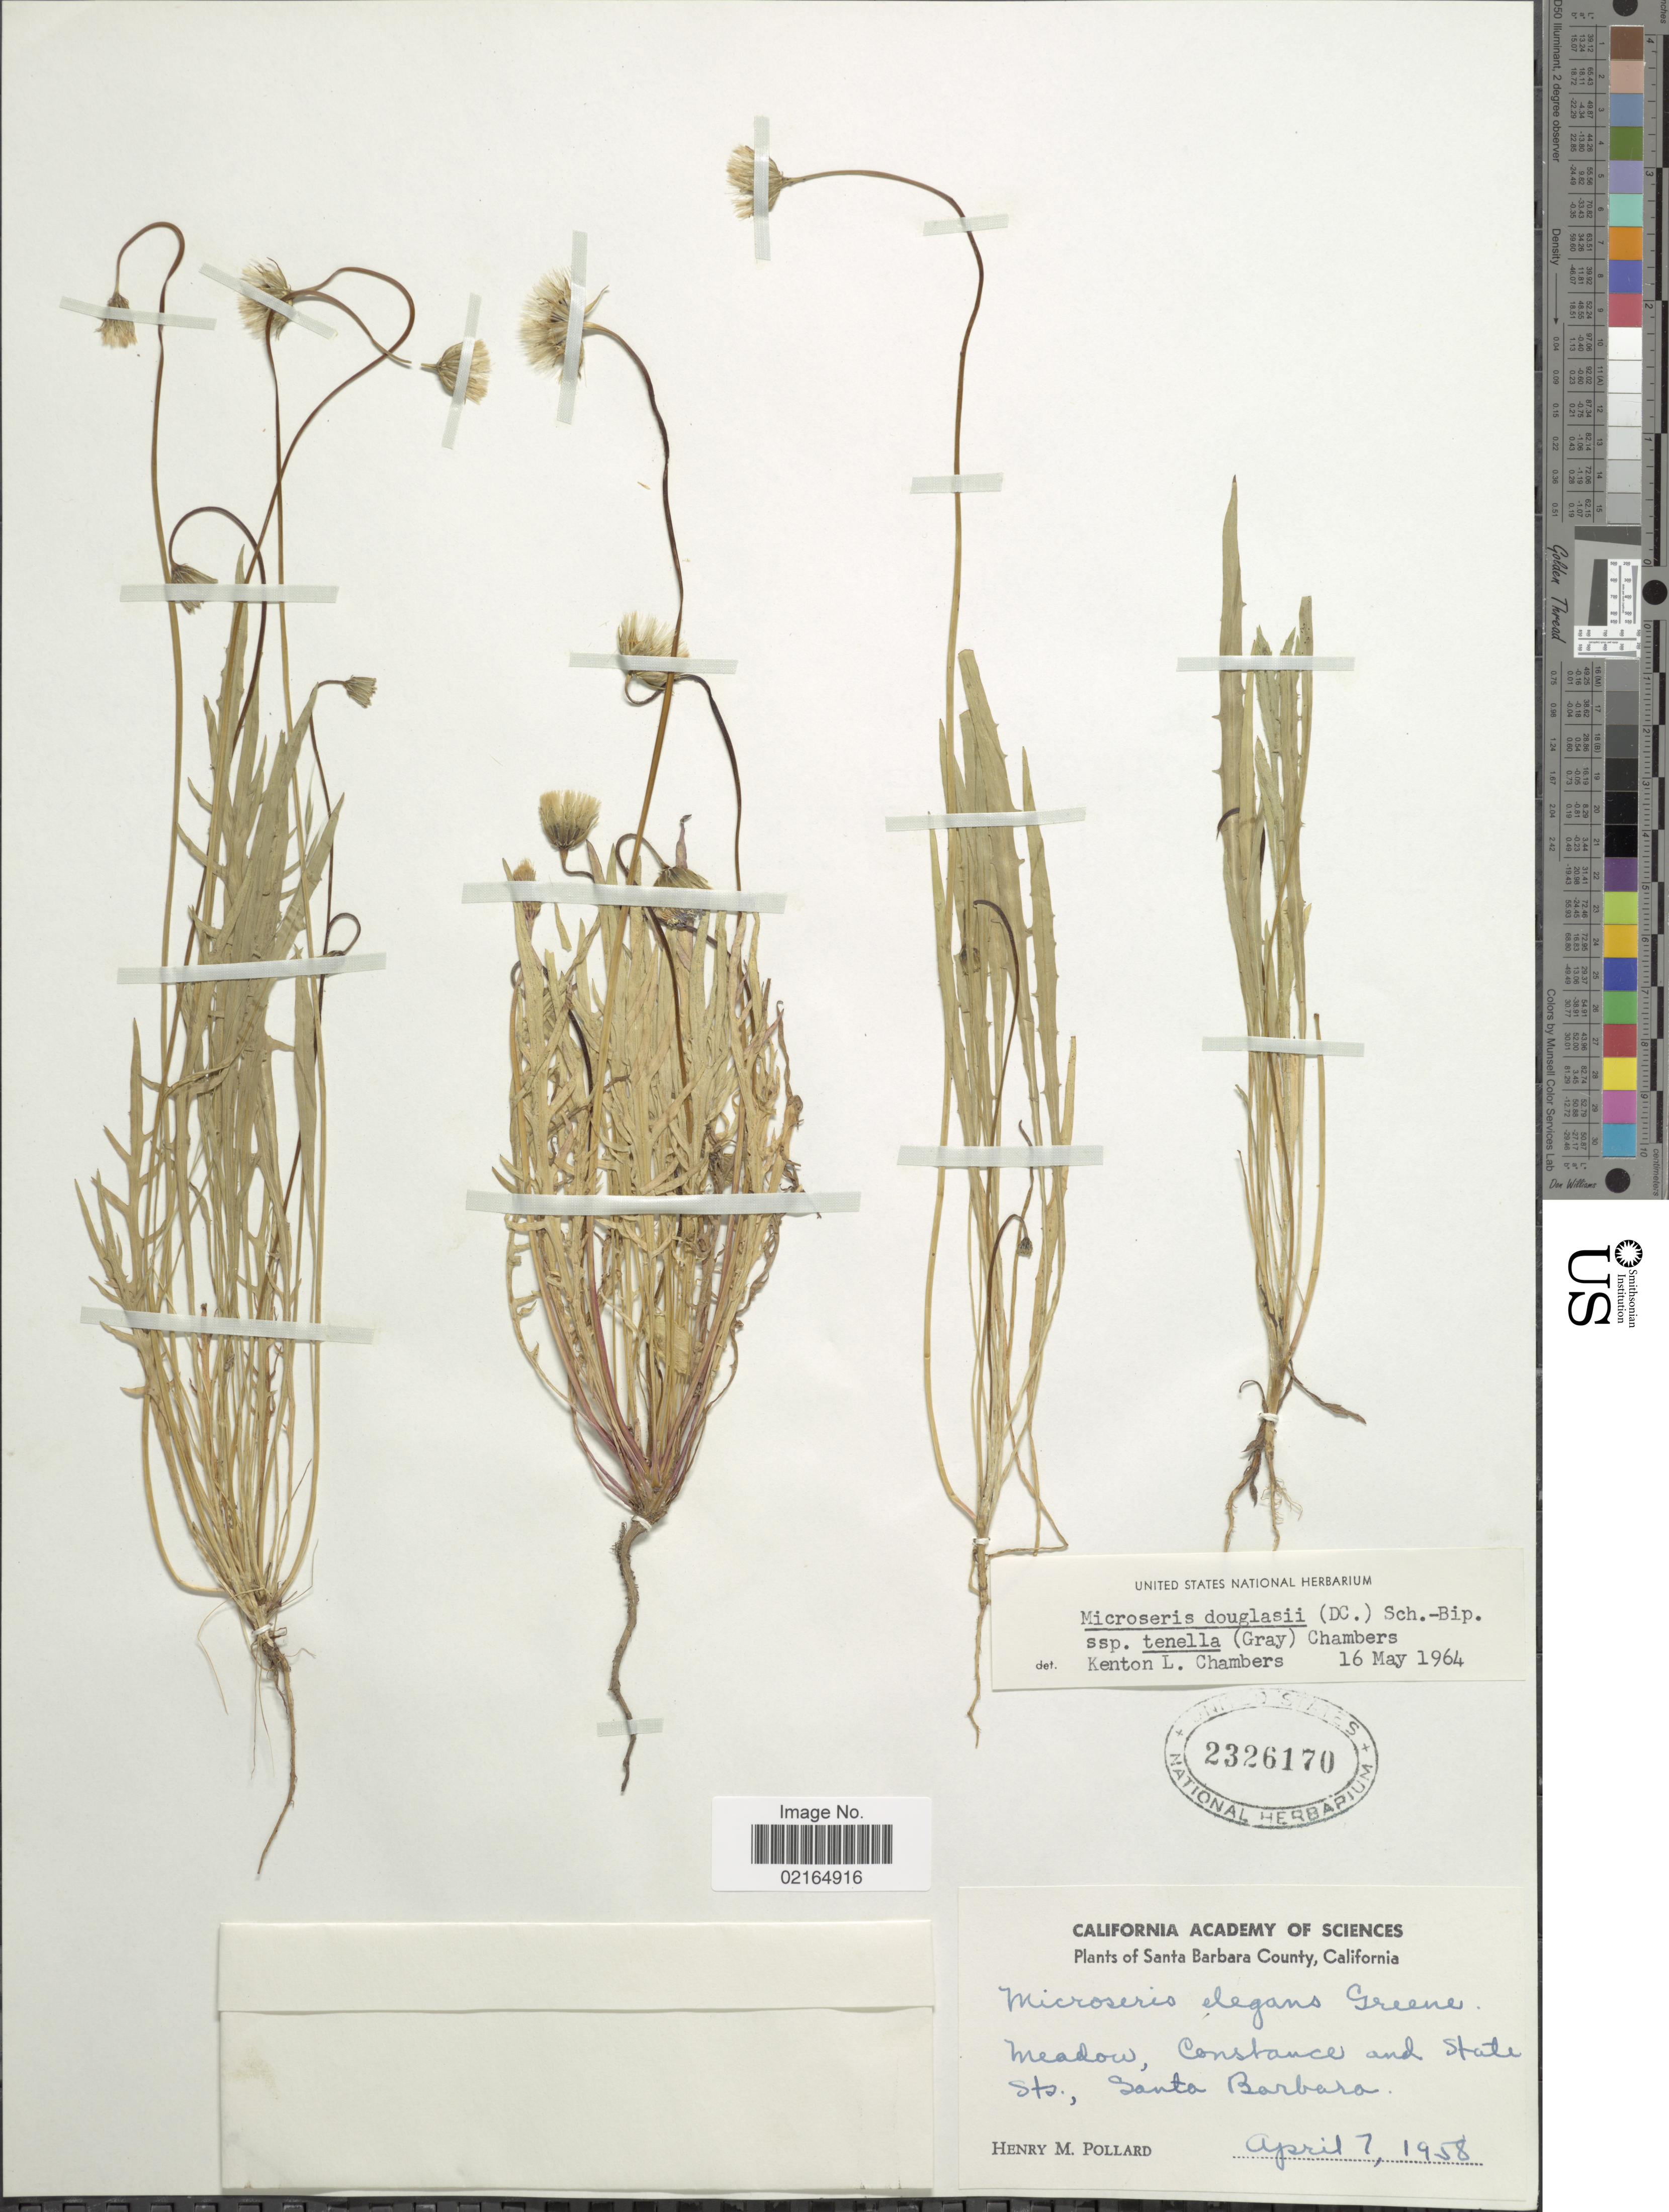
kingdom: Plantae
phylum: Tracheophyta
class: Magnoliopsida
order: Asterales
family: Asteraceae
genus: Microseris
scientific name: Microseris douglasii subsp. tenella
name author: (A. Gray) K.L. Chambers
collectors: H. M. Pollard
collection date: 1958-04-07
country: United States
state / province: California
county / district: Santa Barbara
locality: Santa Barbara County, meadow, Constance and State Sts., Santa Barbara.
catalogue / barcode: US 2326170